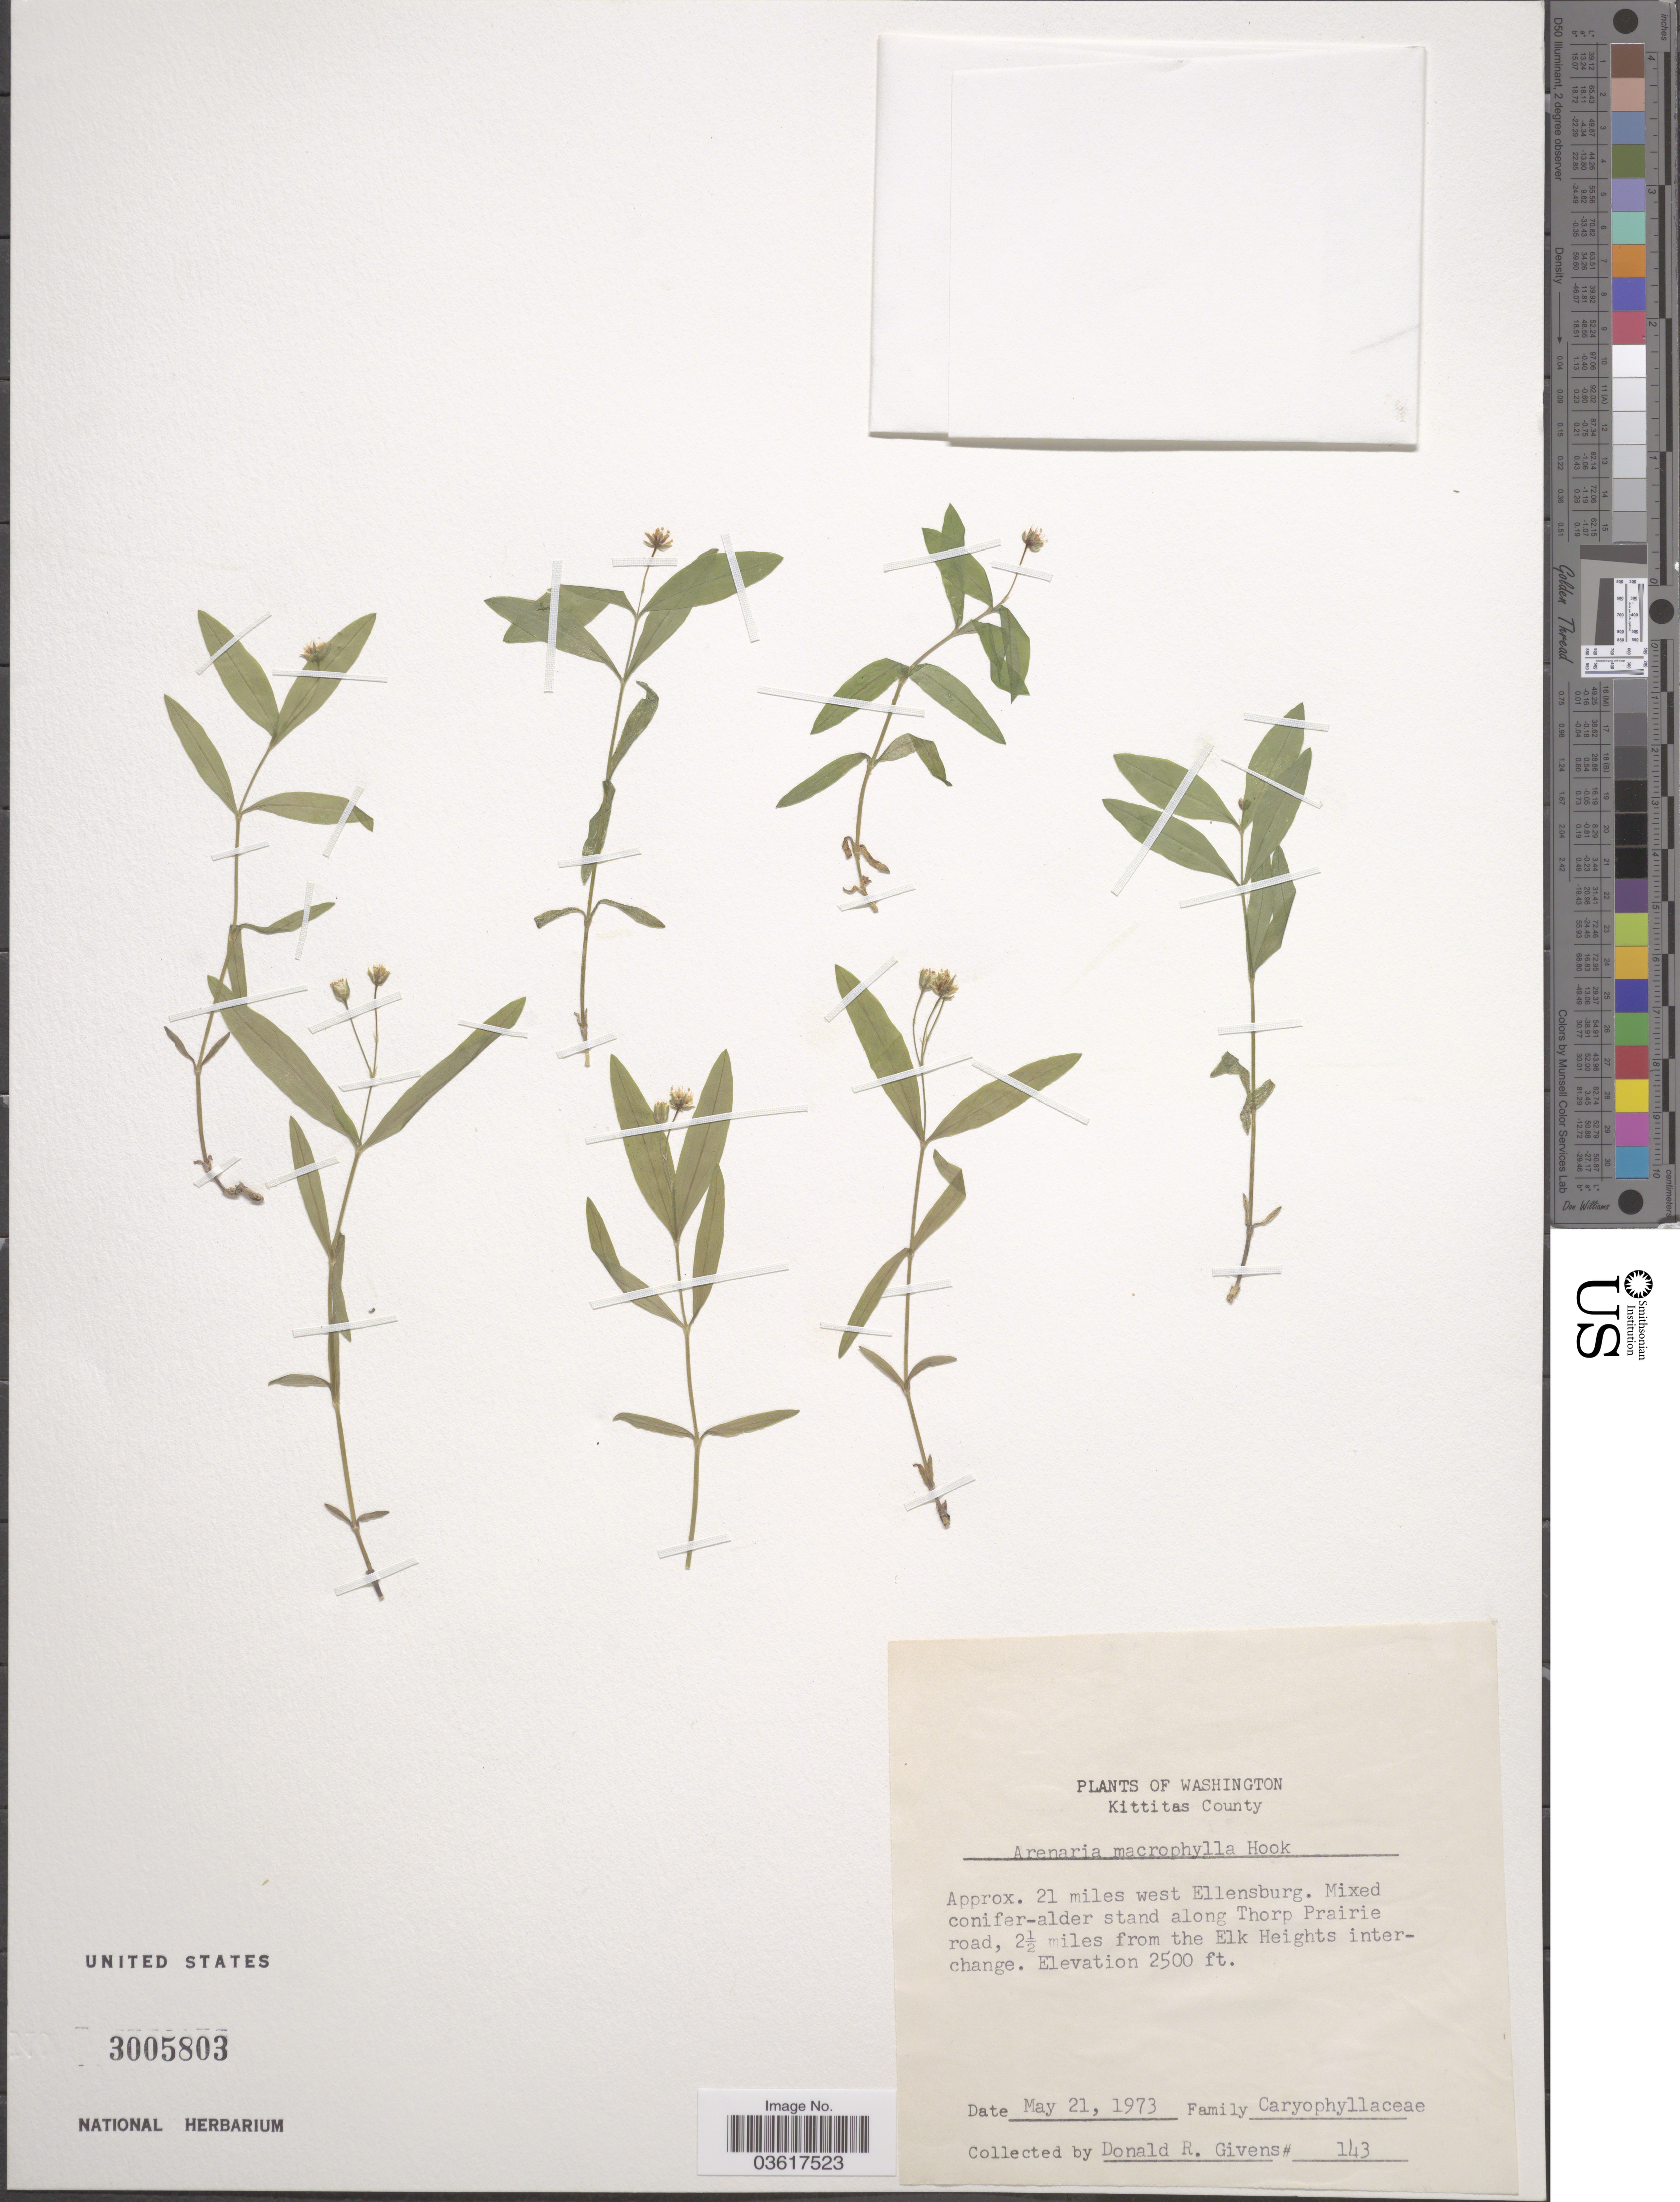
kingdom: Plantae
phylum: Tracheophyta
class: Magnoliopsida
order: Caryophyllales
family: Caryophyllaceae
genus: Moehringia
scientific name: Moehringia macrophylla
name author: (Hook.) Fenzl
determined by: Strong, Mark T., (BOT), Smithsonian Institution - National Museum of Natural History (UNITED STATES)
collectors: D. Givens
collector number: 143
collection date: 1973-05-21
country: United States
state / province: Washington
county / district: Kittitas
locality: Kittitas County. Approx. 21 miles west Ellensburg. Mixed conifer-alder stand along Thorp Prairie road, 2½ miles from the Elk Heights interchange.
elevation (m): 762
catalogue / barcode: US 3005803